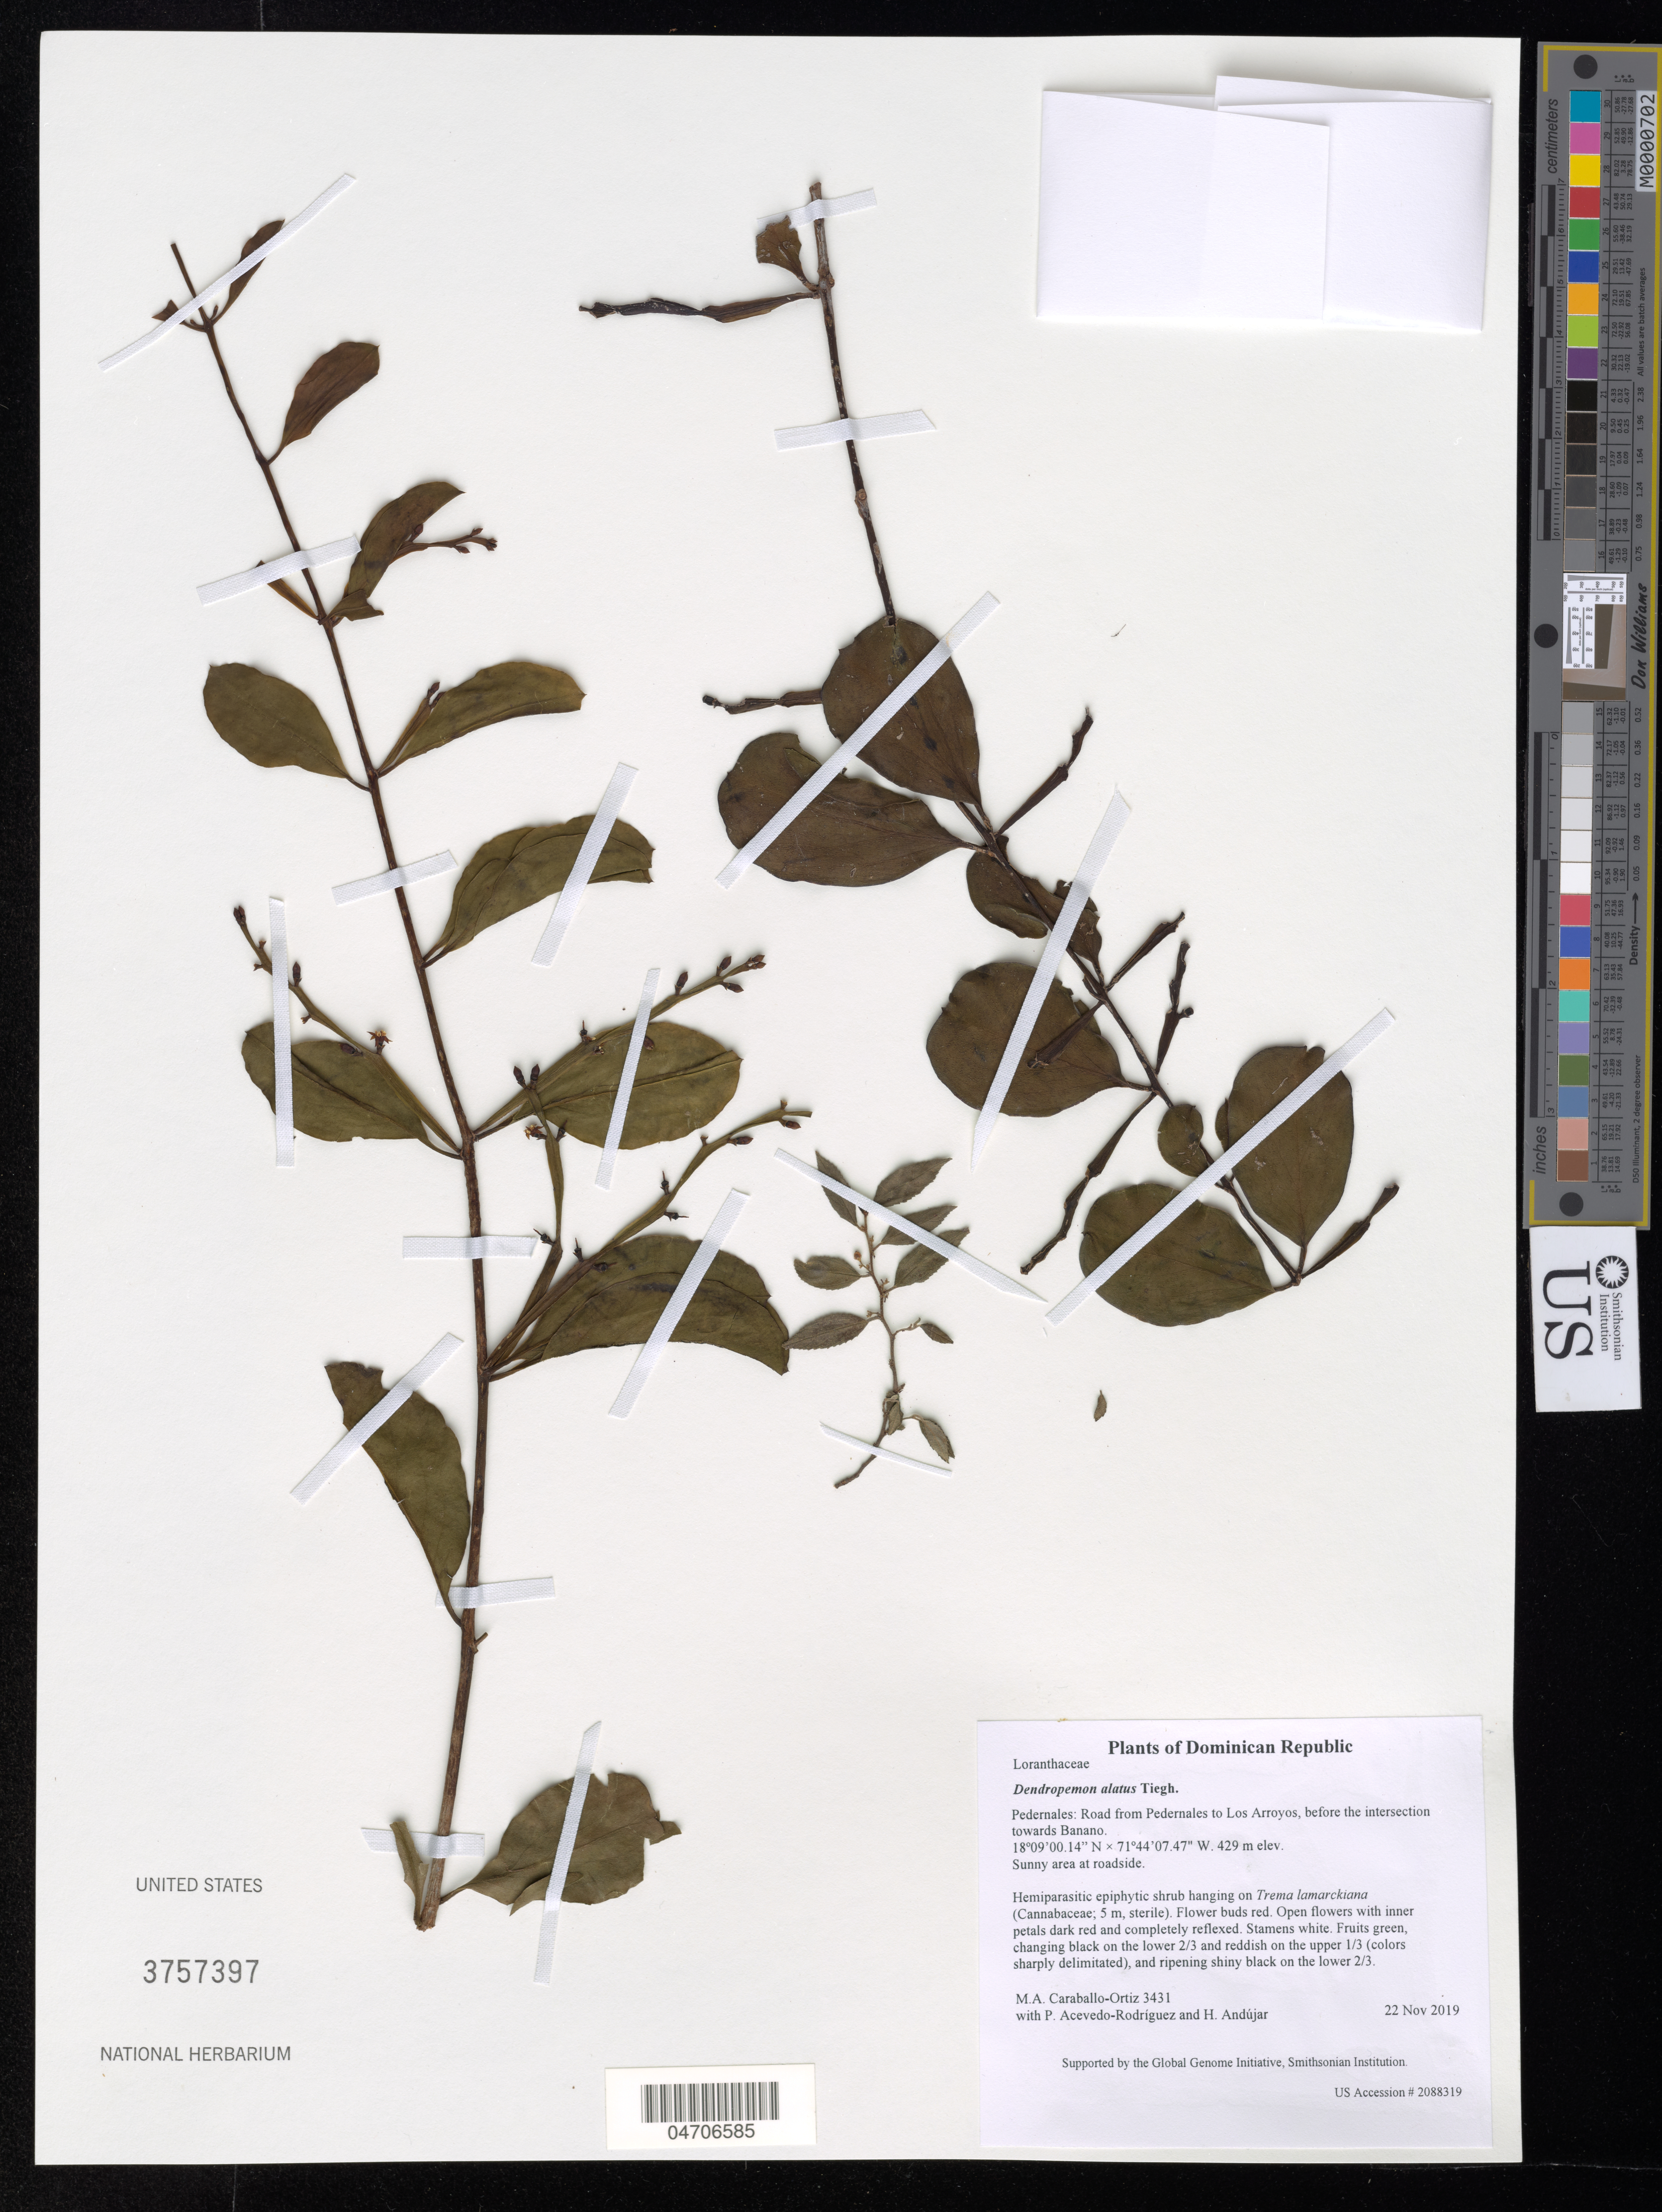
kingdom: Plantae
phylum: Tracheophyta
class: Magnoliopsida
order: Santalales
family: Loranthaceae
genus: Dendropemon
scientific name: Dendropemon alatus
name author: Tiegh.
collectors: M. Caraballo-Ortiz, P. Acevedo-Rodr. & H. Andujar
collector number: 3431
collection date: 2019-11-22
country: Dominican Republic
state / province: Pedernales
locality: Road from Pedernales to Los Arroyos, before the intersection towards Banano.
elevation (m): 429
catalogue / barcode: US 3757397